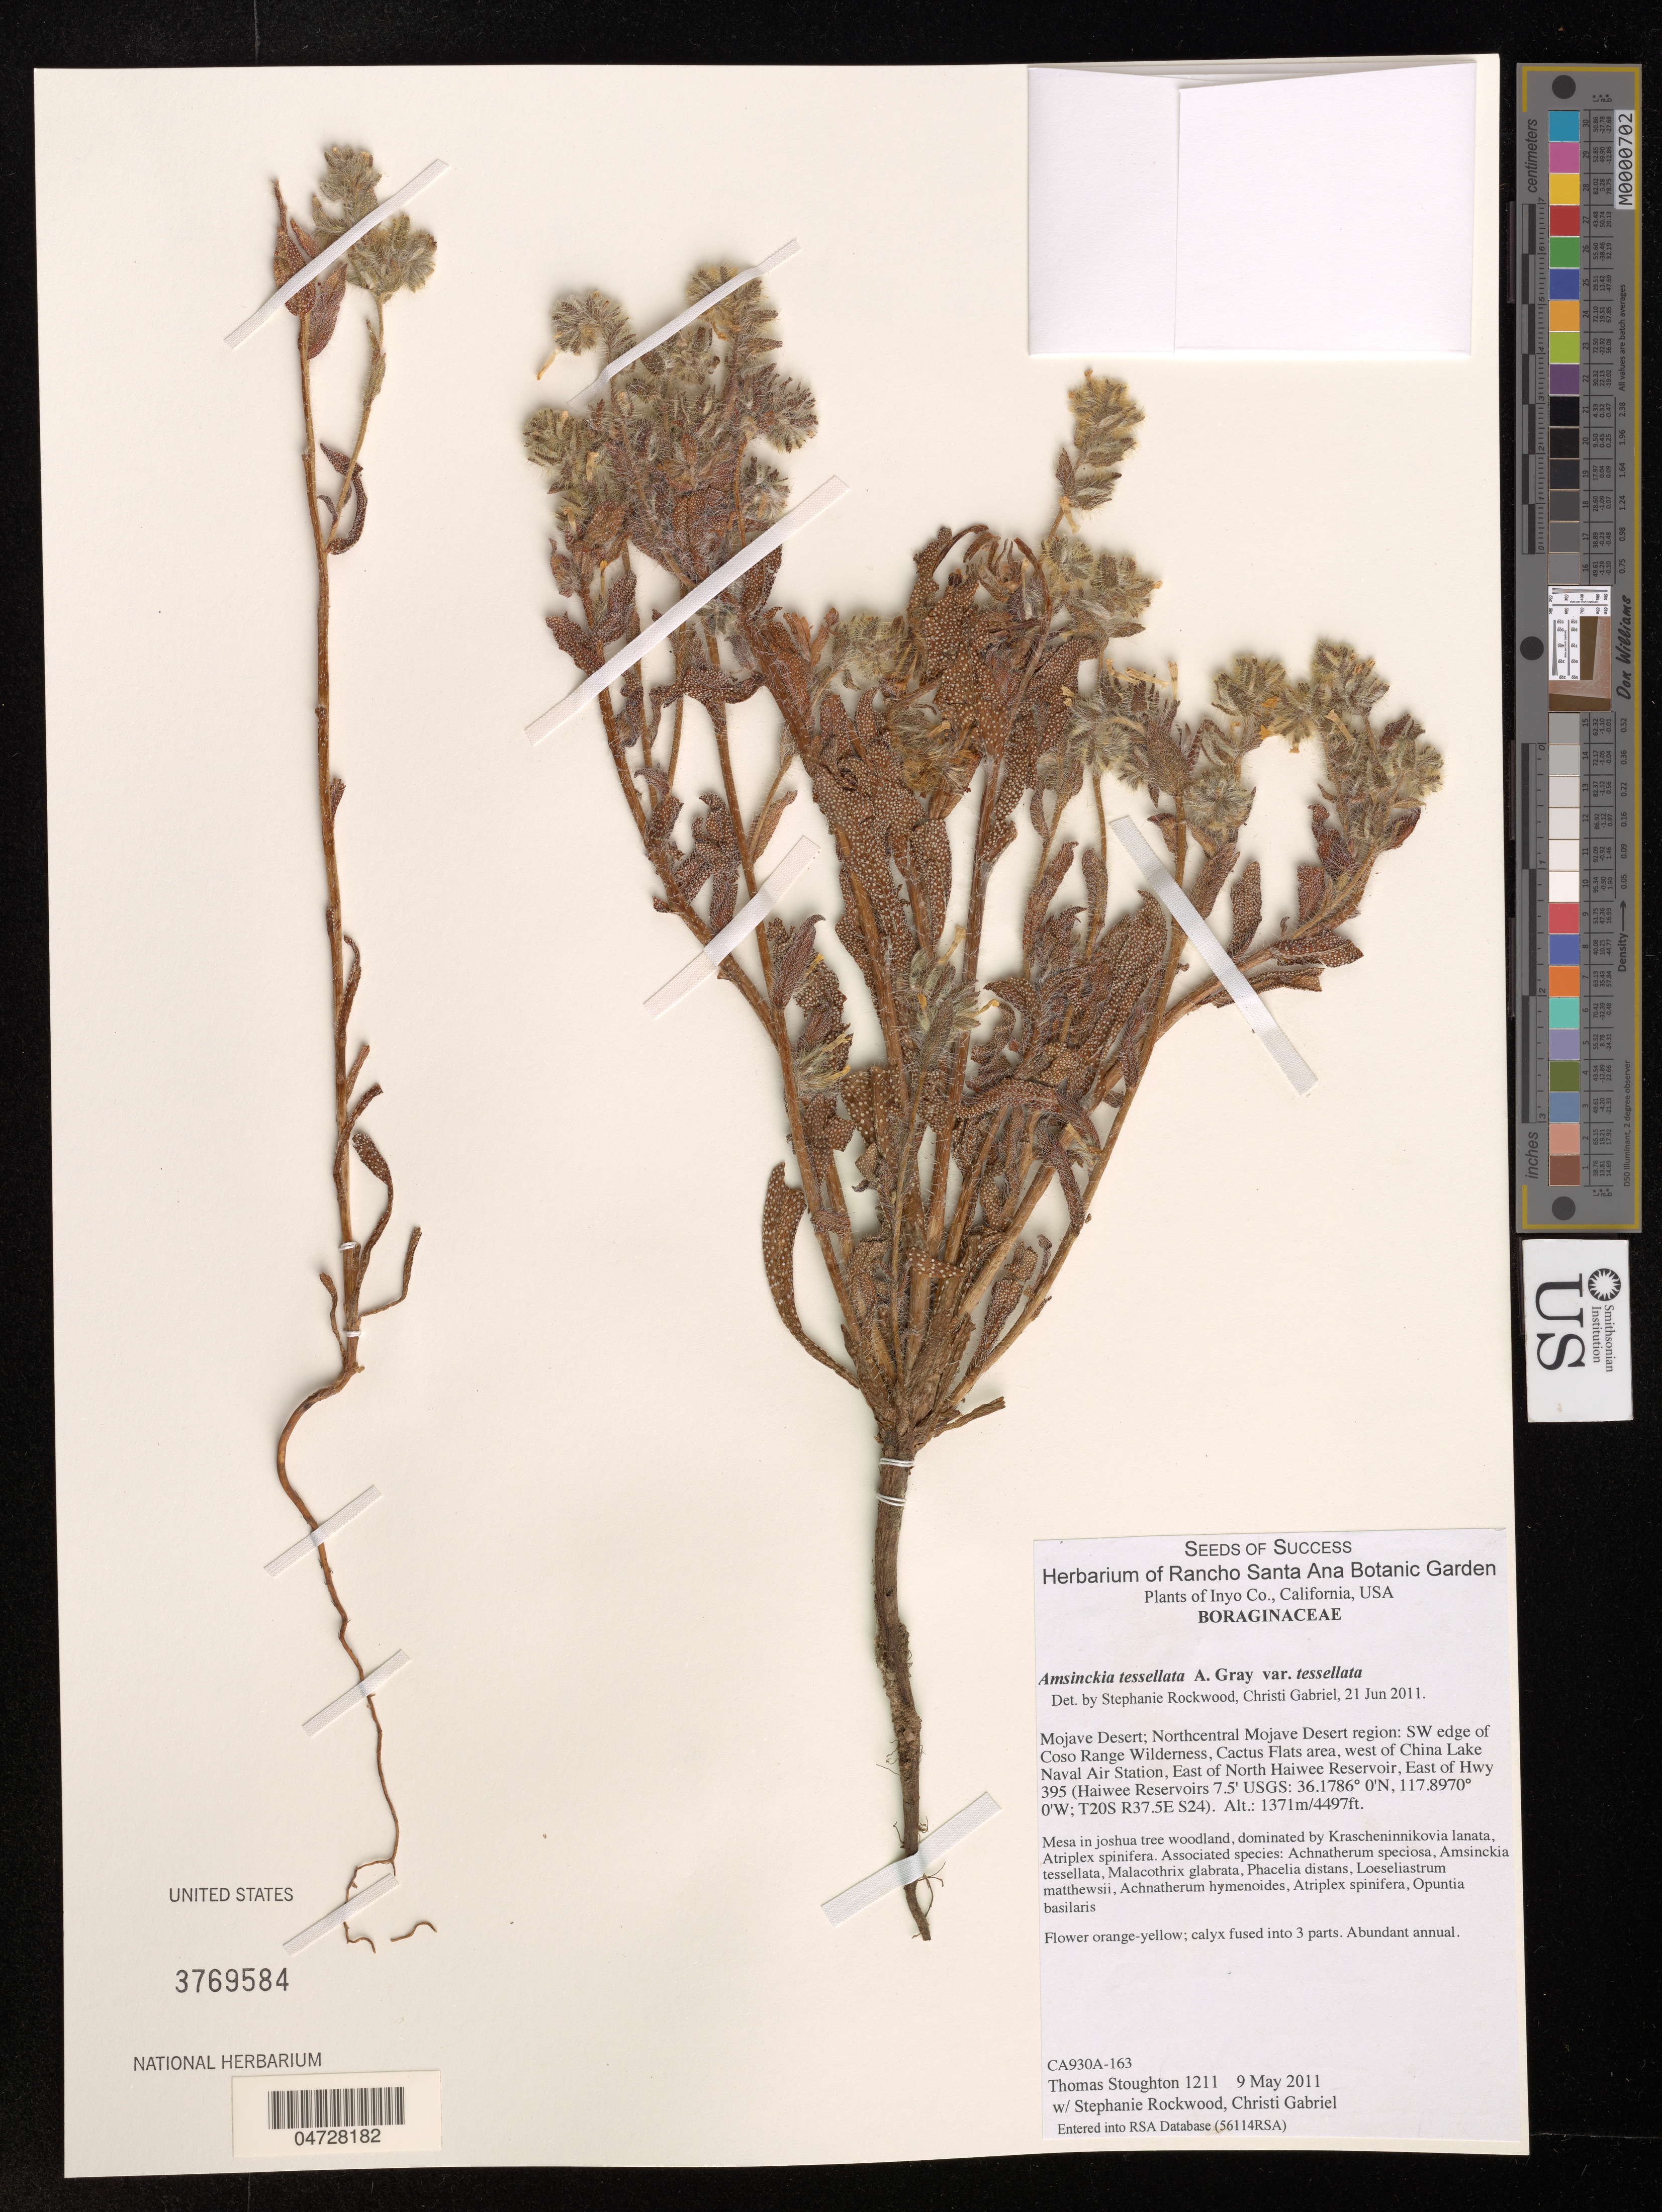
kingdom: Plantae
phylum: Tracheophyta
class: Magnoliopsida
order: Boraginales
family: Boraginaceae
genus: Amsinckia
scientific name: Amsinckia tessellata var. tessellata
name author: A. Gray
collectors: T. Stoughton & S. Rockwood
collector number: CA930A-163/1211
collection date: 2011-05-09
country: United States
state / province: California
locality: Inyo Co. Mojave Desert; Northcentral Mojave Desert region: SW edge of Coso Range Wilderness, Cactus Flats area, west of China Lake Naval Air Station, East of North Haiwee Reservoir, East of Hwy 395 (Haiwee Reservoirs 7.5' USGS: T20S R37.5E S24).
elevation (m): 1371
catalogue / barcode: US 3769584